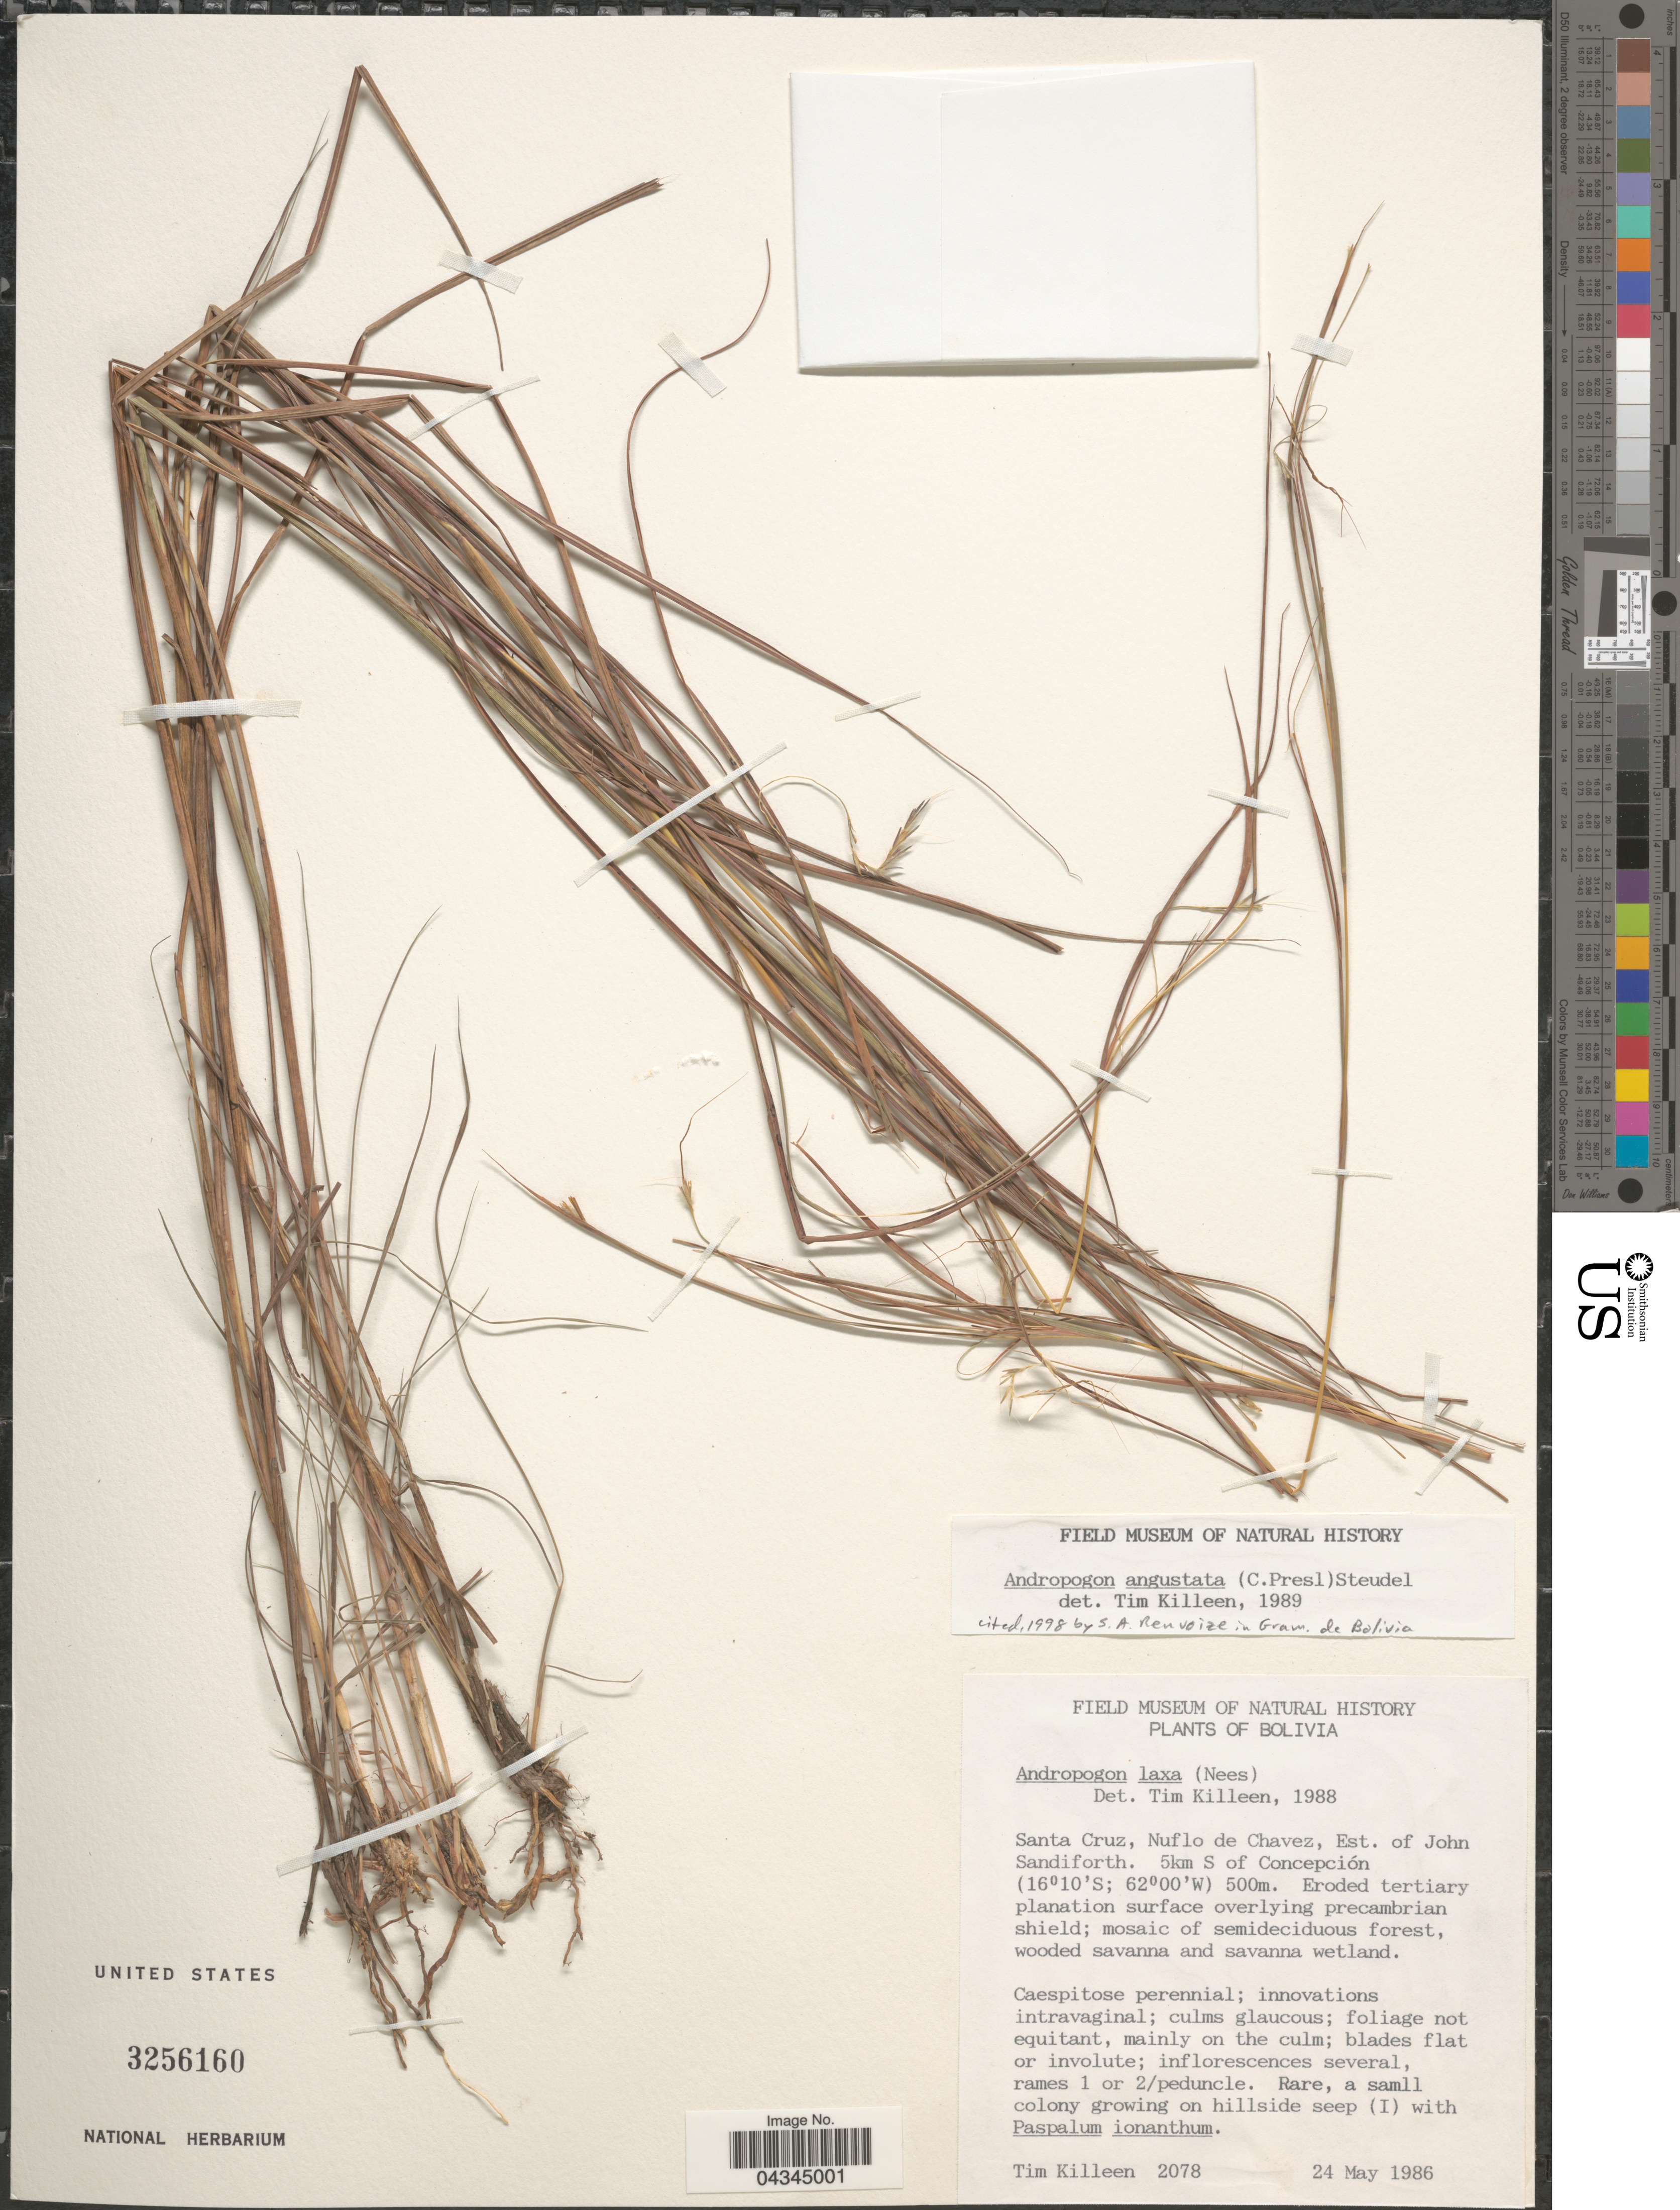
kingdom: Plantae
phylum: Tracheophyta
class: Liliopsida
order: Poales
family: Poaceae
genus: Andropogon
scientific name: Andropogon angustatus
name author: (J. Presl) Steud.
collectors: T. J. Killeen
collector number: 2078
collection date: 1986-05-24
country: Bolivia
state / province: Santa Cruz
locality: Nuflo de Chavez, Est. of John Sandiforth. 5km S of Concepción.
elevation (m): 500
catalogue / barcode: US 3256160